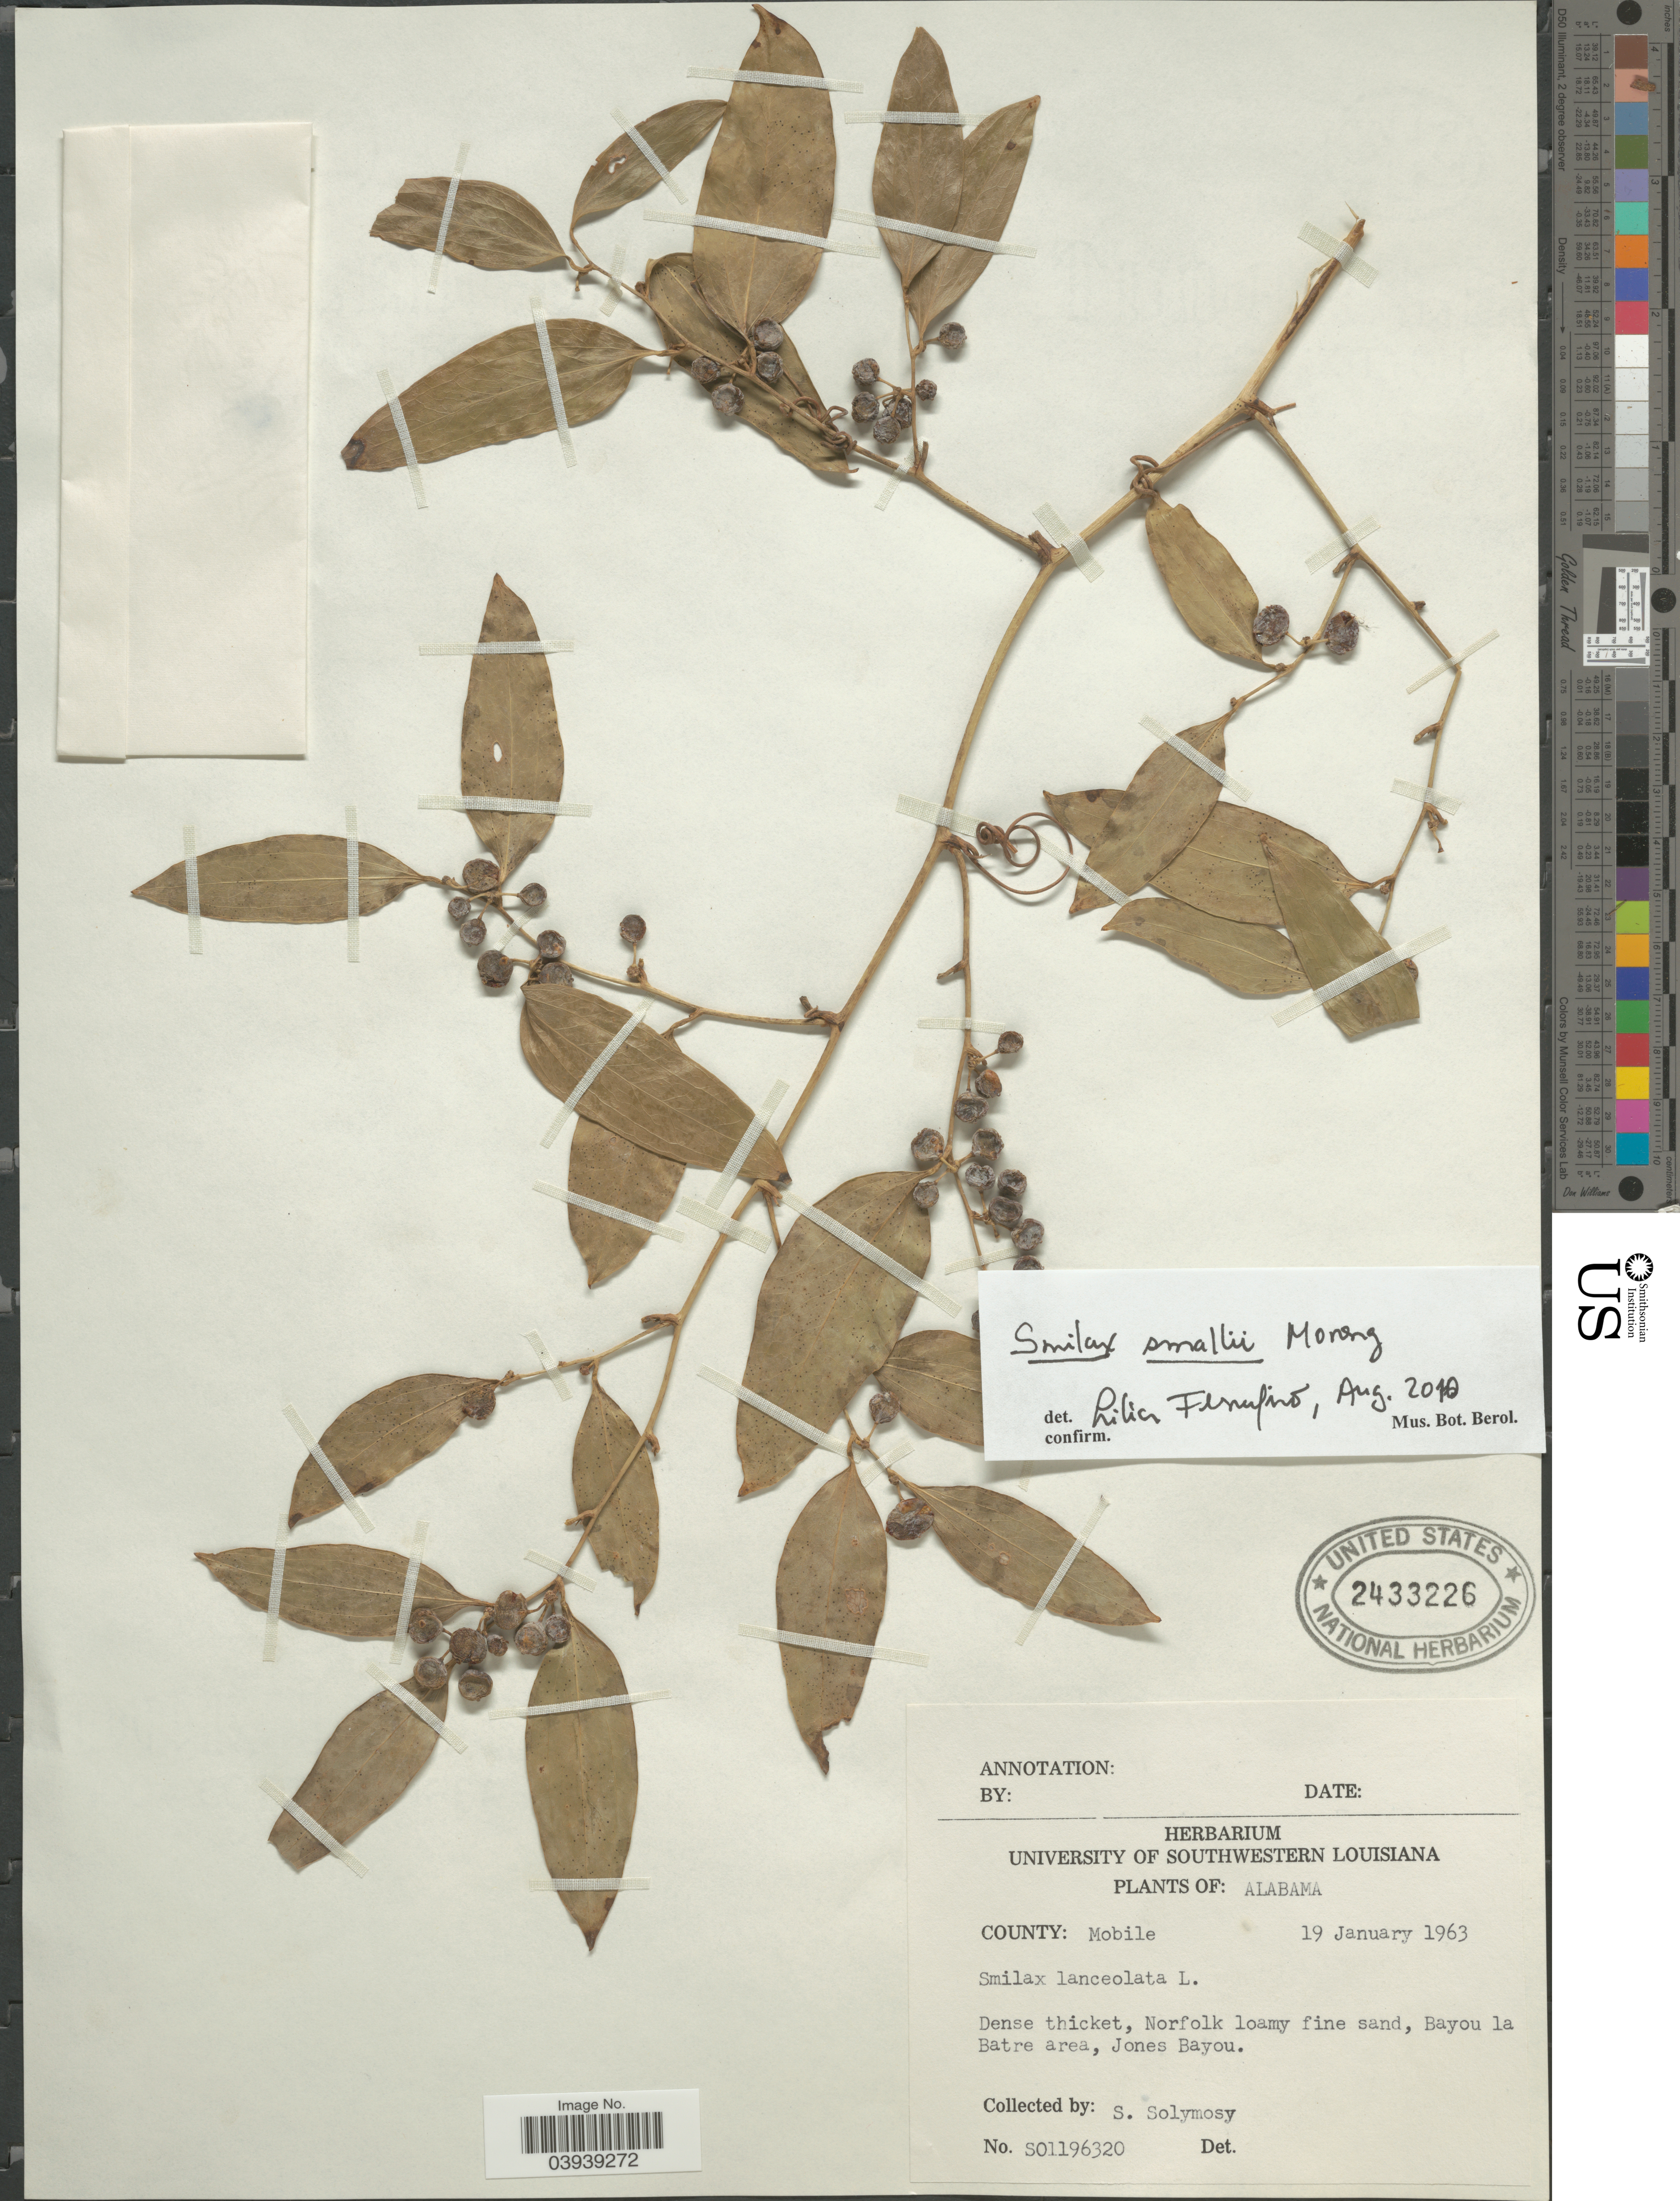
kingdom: Plantae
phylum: Tracheophyta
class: Liliopsida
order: Liliales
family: Smilacaceae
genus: Smilax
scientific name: Smilax smallii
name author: Morong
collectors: S. Solymosy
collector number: S01196320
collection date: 1963-01-19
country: United States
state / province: Alabama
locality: County: Mobile. Dense thicket, Norfolk loamy fine sand, Bayou la Batre area, Jones Bayou.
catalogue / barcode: US 2433226